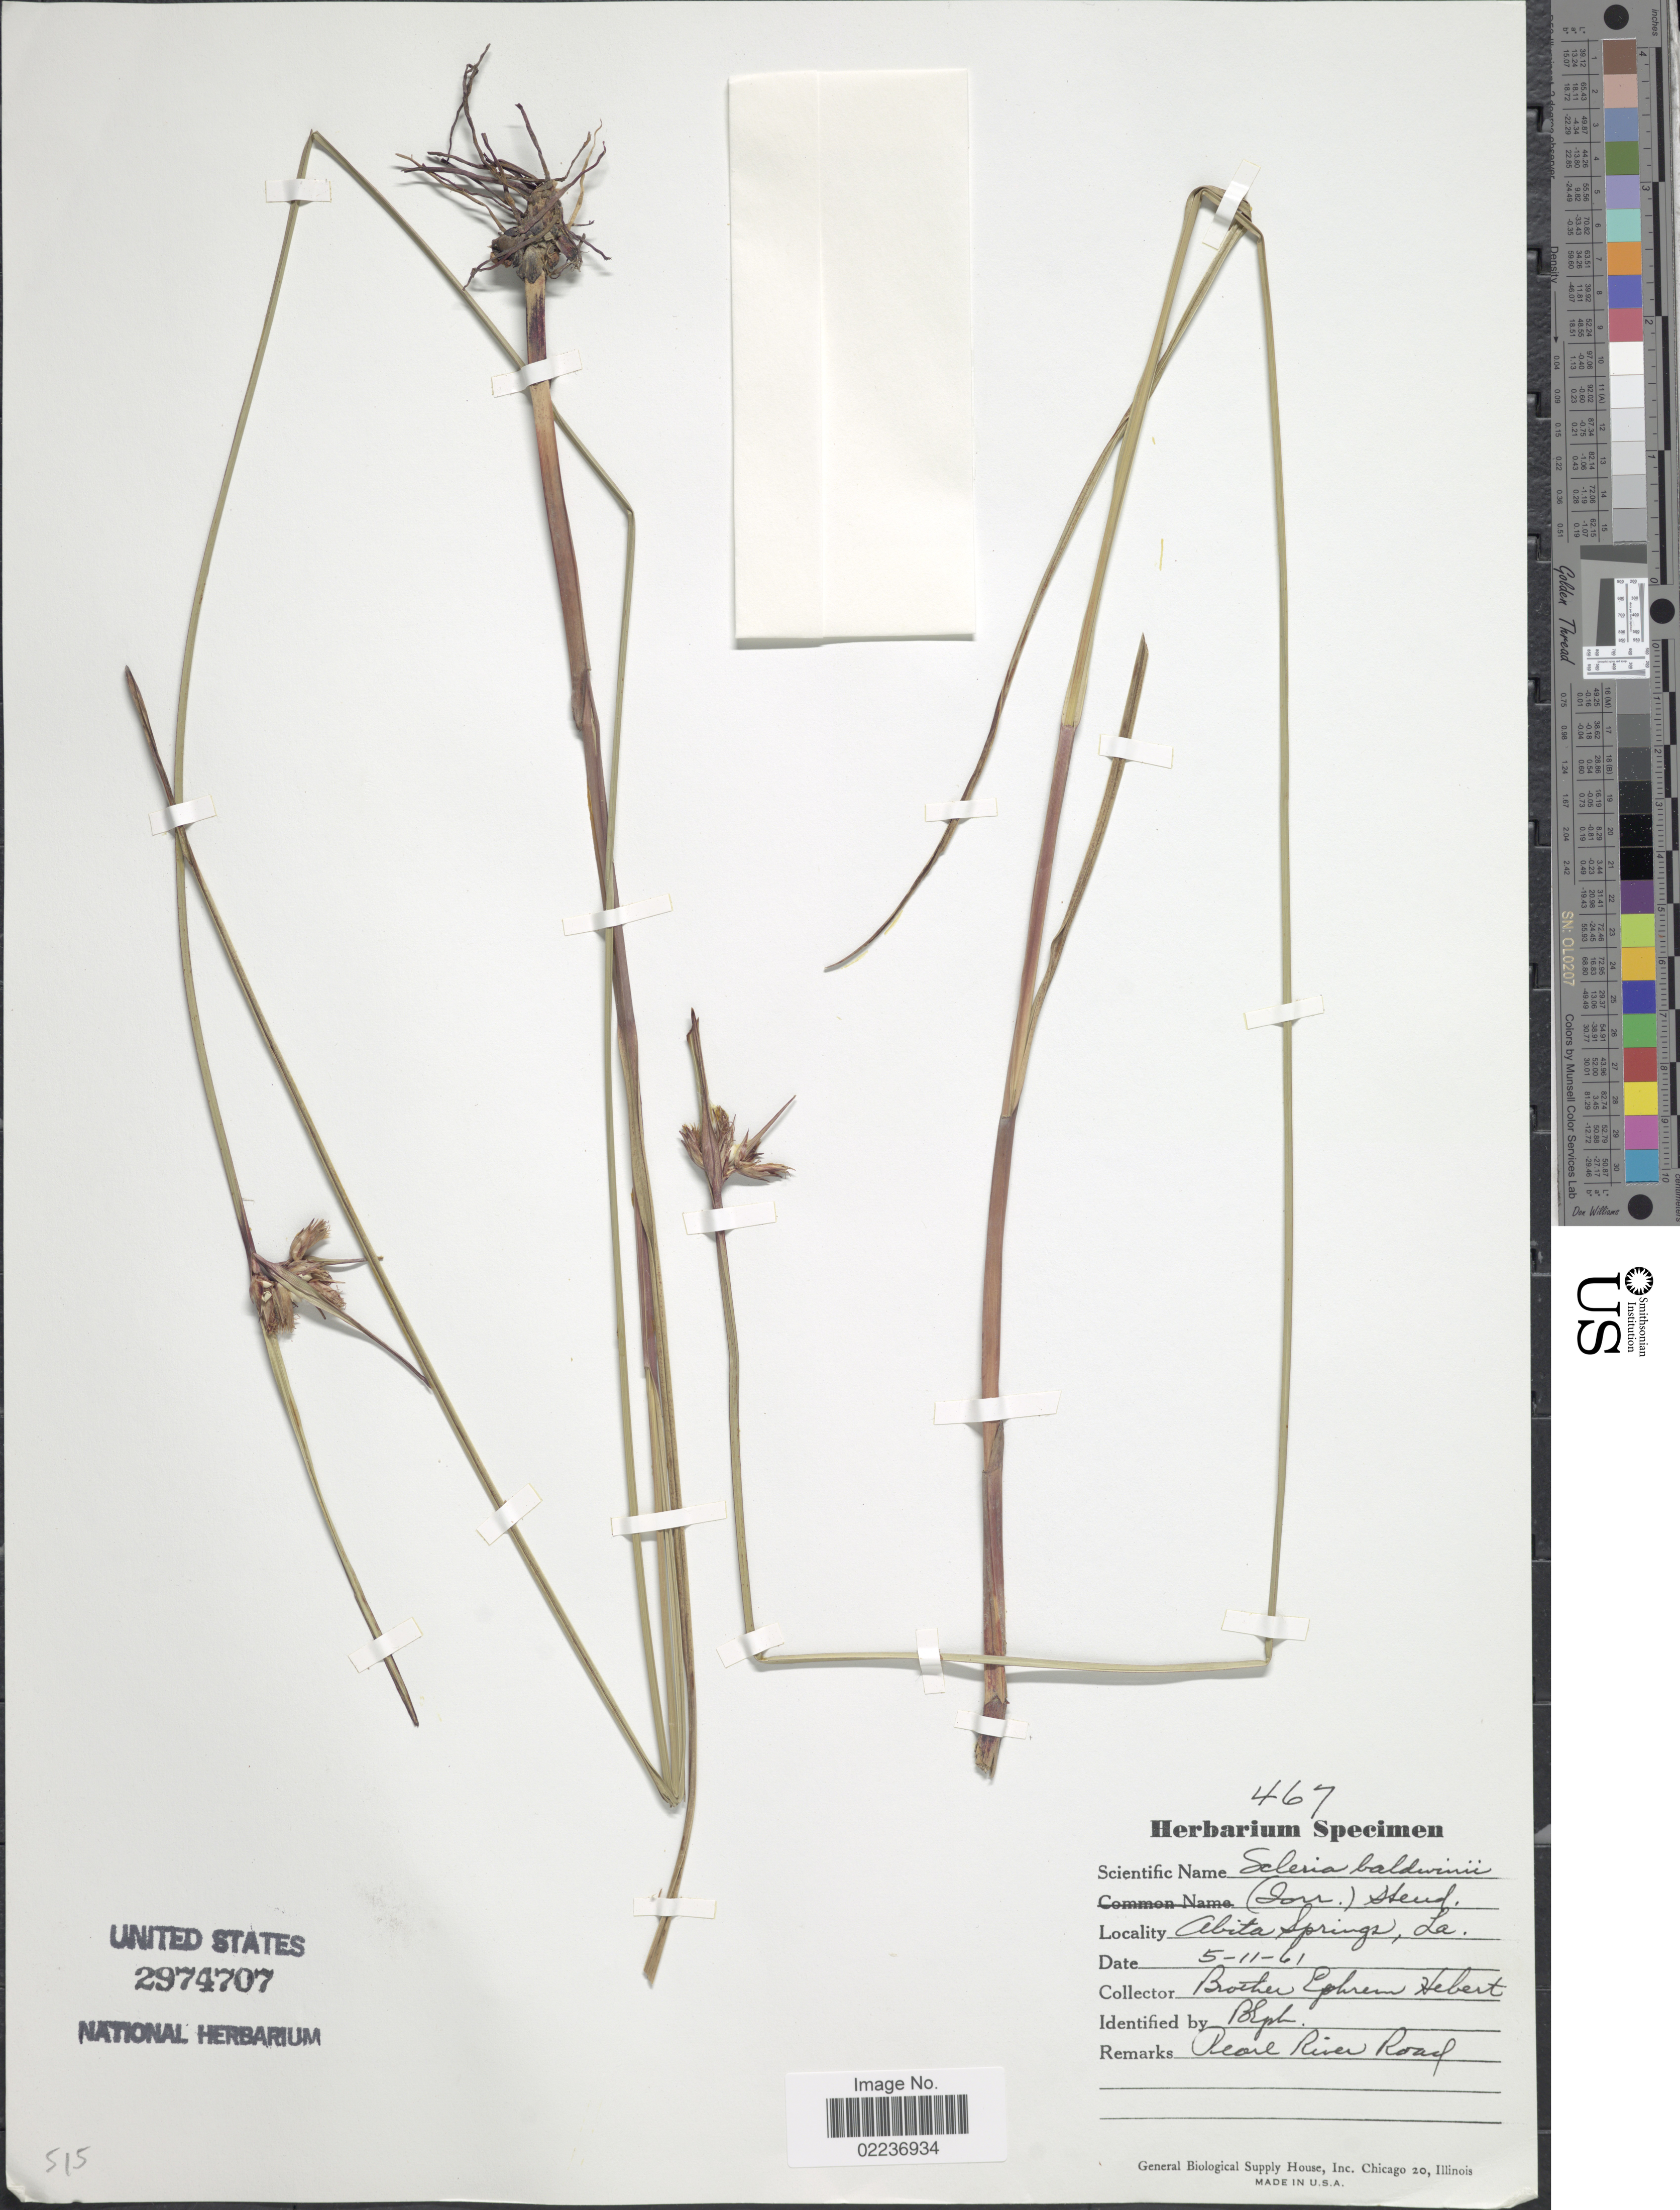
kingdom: Plantae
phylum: Tracheophyta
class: Liliopsida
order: Poales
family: Cyperaceae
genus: Scleria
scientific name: Scleria baldwinii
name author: (Torr.) Steud.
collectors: E. Hebert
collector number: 467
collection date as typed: Transcribed d/m/y: 11/5/61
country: United States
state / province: Louisiana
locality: Abita Springs, Pearl River Road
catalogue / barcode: US 2974707